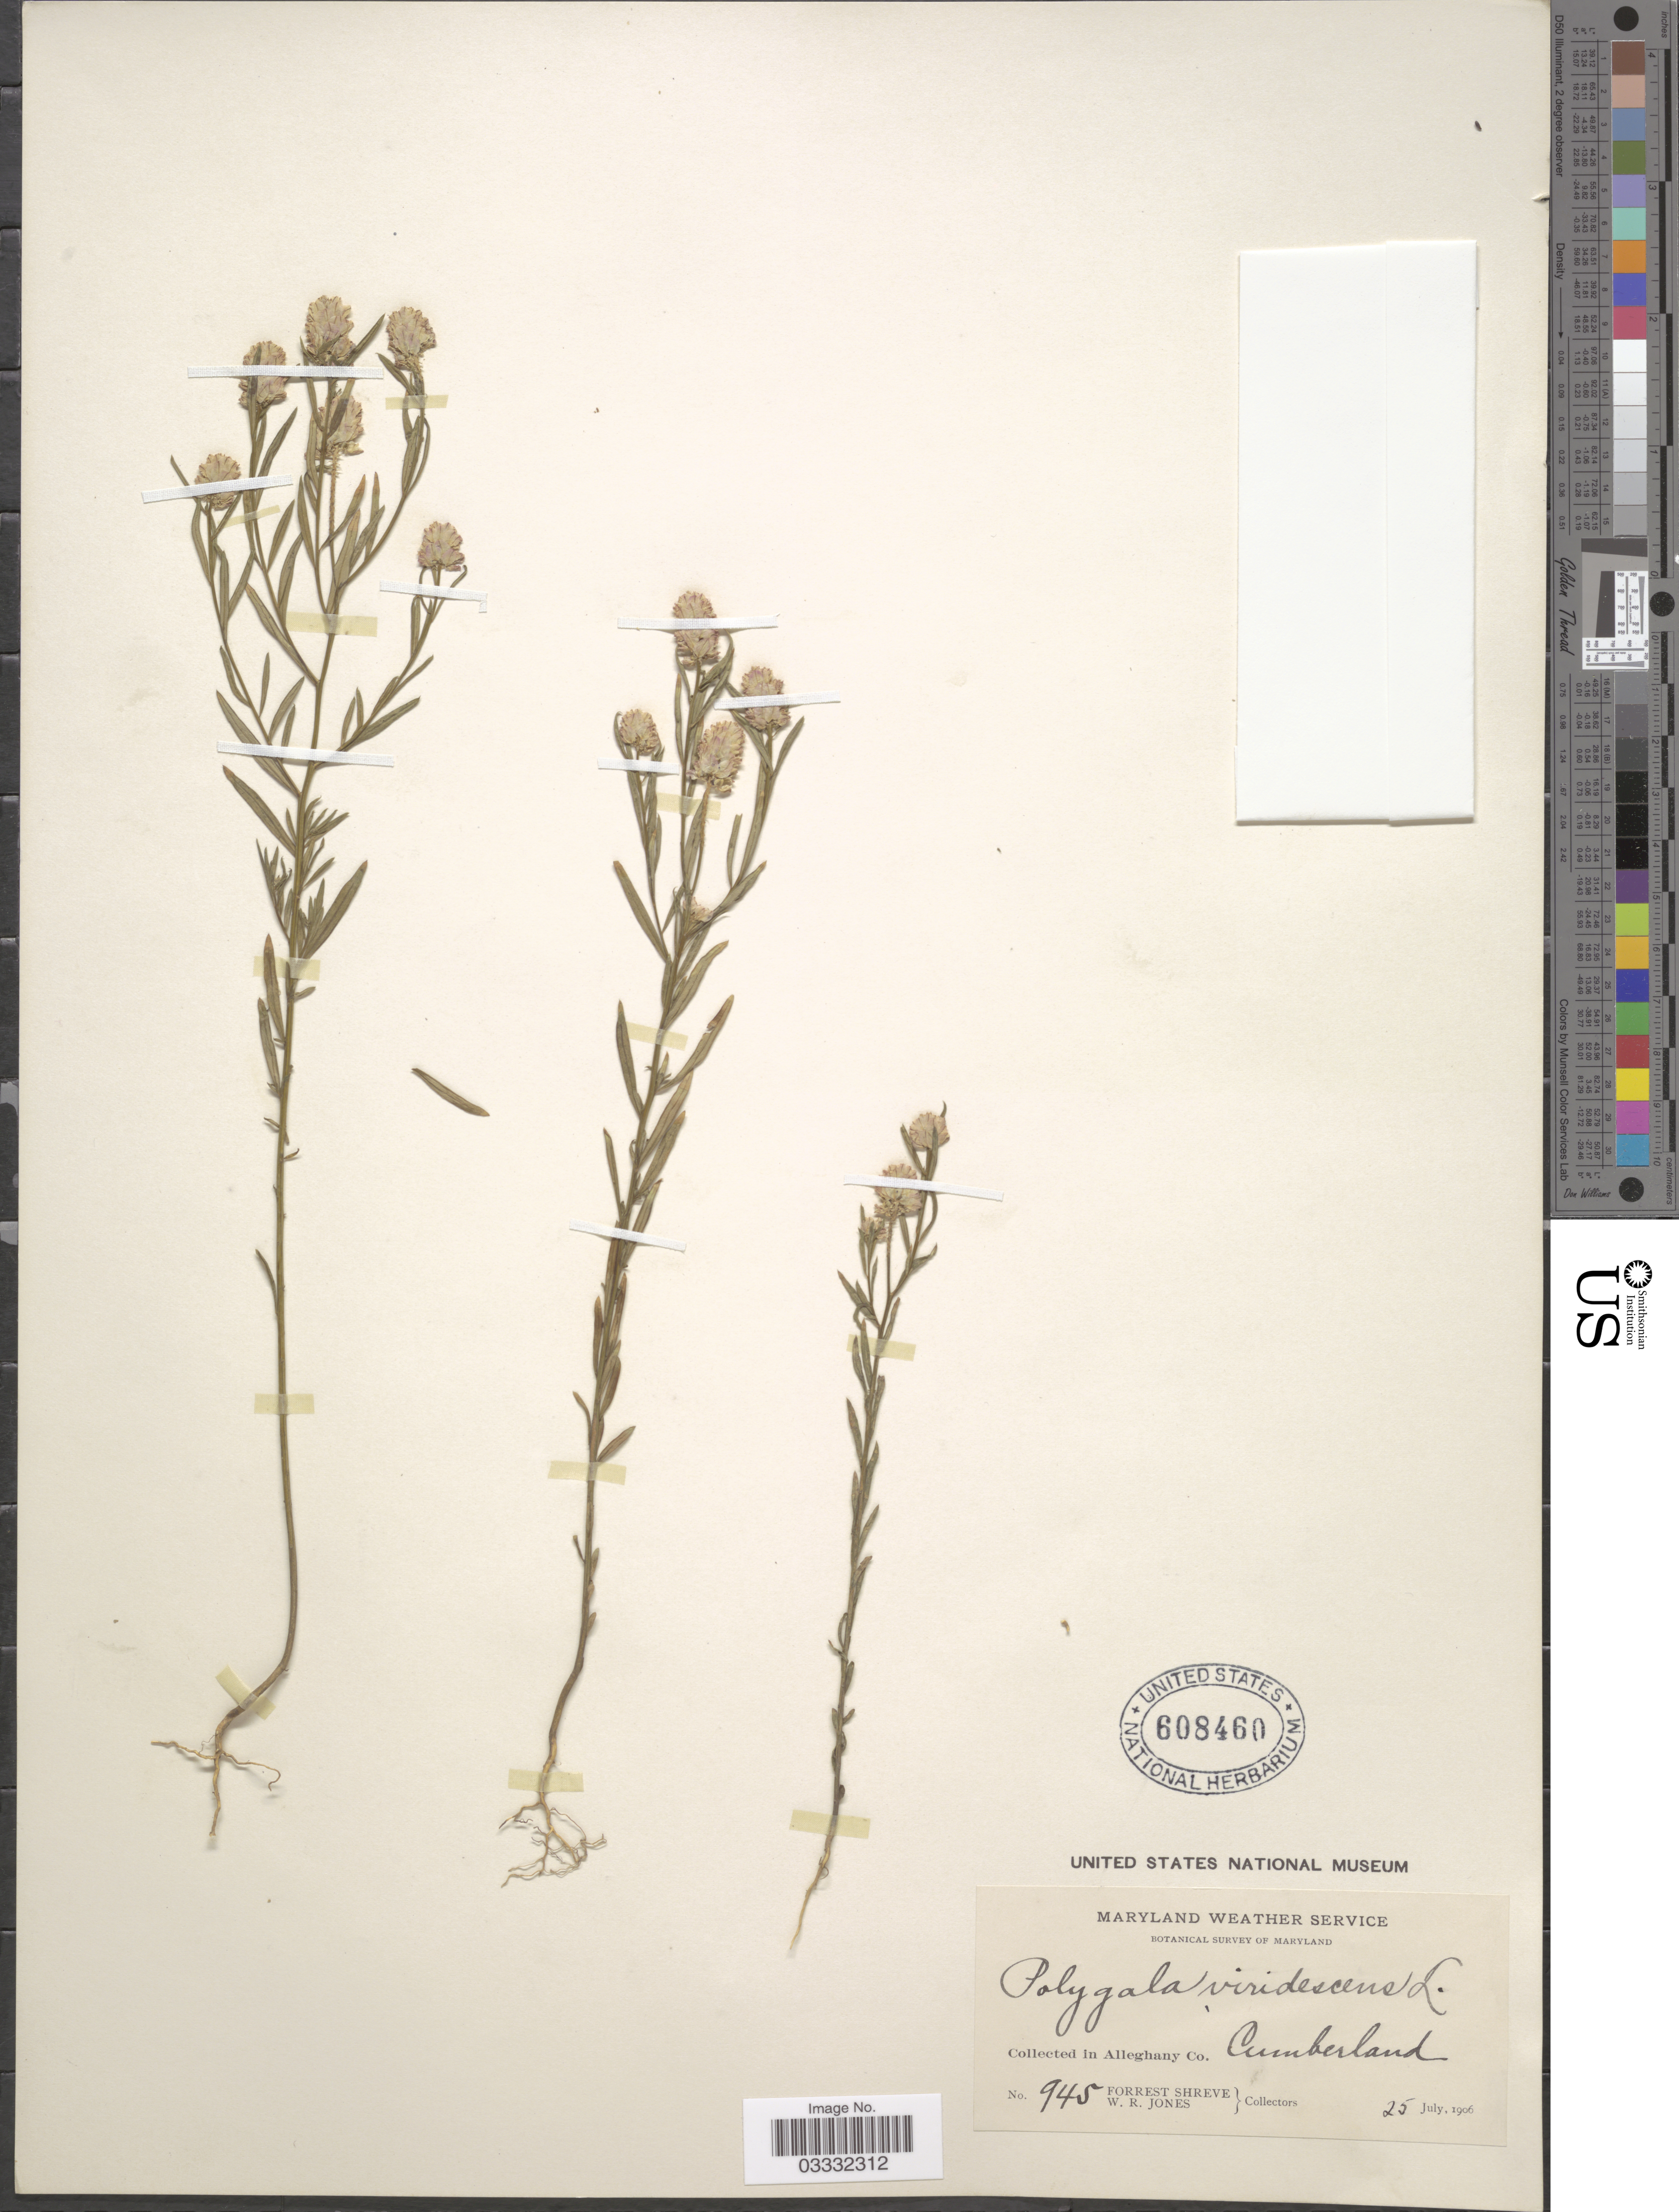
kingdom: Plantae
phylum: Tracheophyta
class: Magnoliopsida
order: Fabales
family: Polygalaceae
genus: Polygala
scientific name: Polygala sanguinea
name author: L.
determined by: Strong, Mark T., (BOT), Smithsonian Institution - National Museum of Natural History (UNITED STATES)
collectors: F. Shreve & W. R. Jones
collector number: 945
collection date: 1906-07-25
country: United States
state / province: Maryland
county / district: Allegany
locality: Alleghany Co. Cumberland.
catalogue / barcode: US 608460